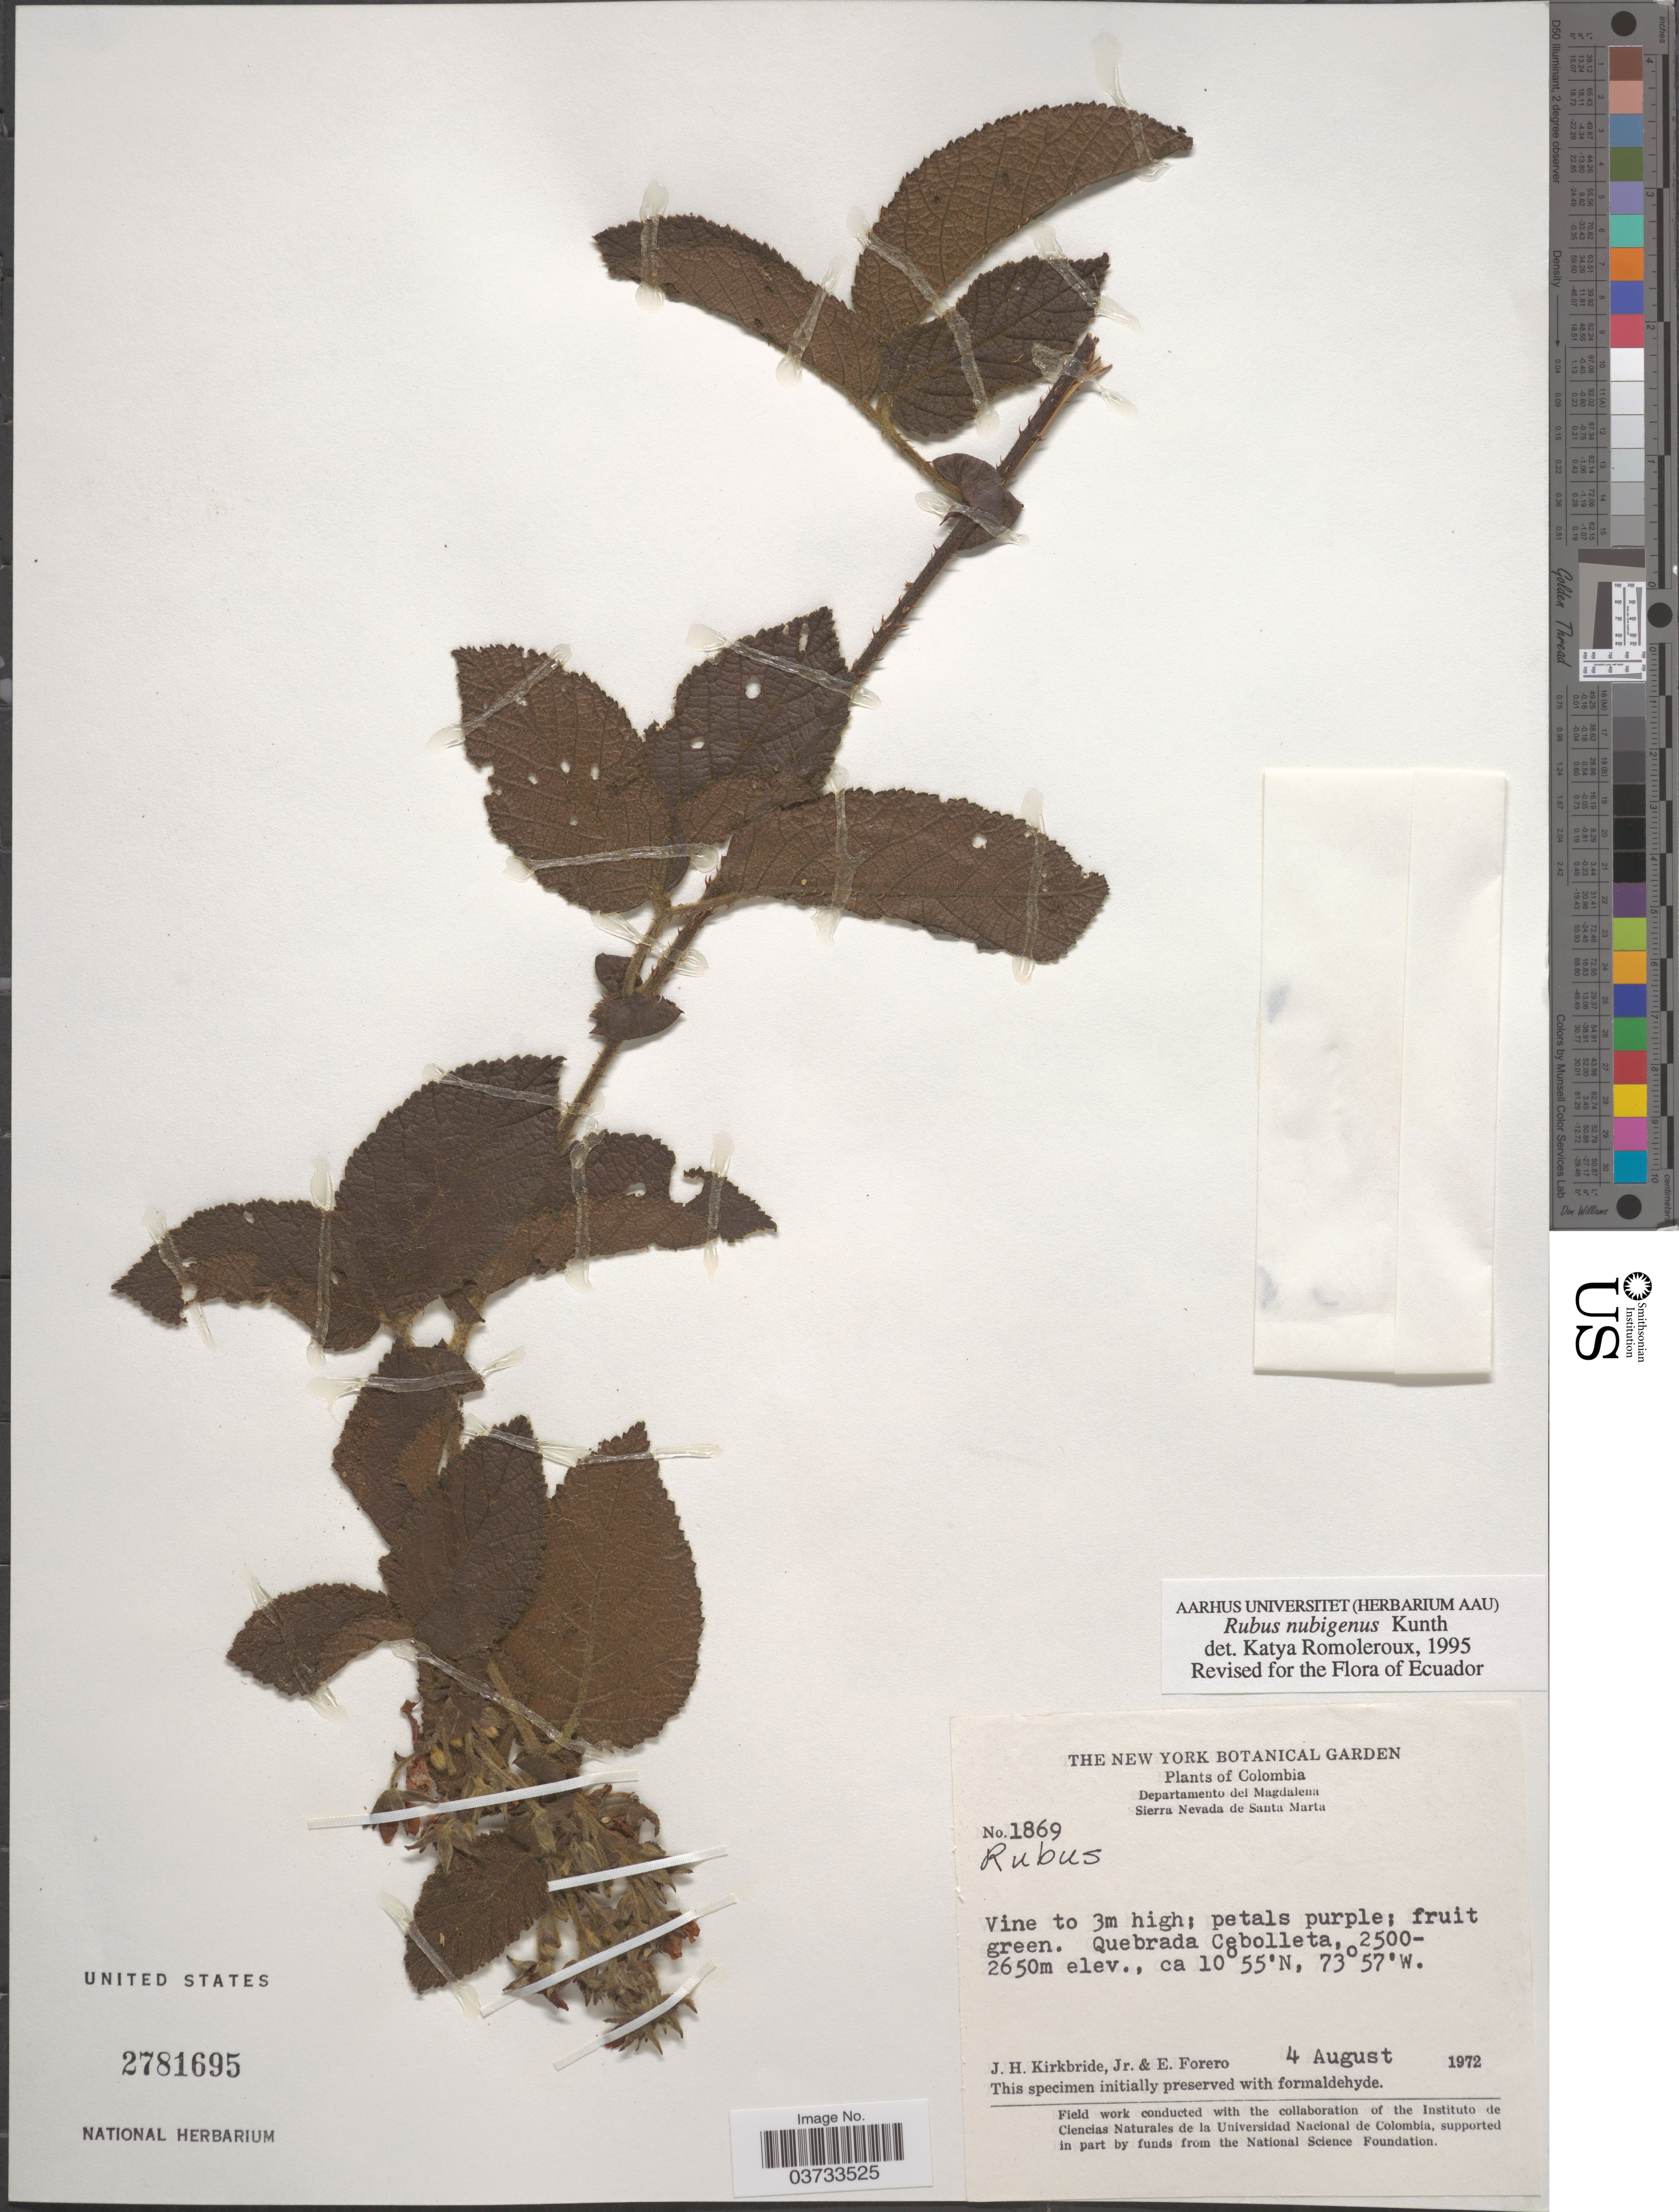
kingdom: Plantae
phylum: Tracheophyta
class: Magnoliopsida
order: Rosales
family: Rosaceae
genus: Rubus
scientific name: Rubus nubigenus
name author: Kunth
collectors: J. H. Kirkbride & E. Forero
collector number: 1869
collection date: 1972-08-04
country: Colombia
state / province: Magdalena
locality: Departamento del Magdalena. Sierra Nevada de Santa Marta. Quebrada Cebolleta.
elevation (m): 2500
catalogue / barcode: US 2781695